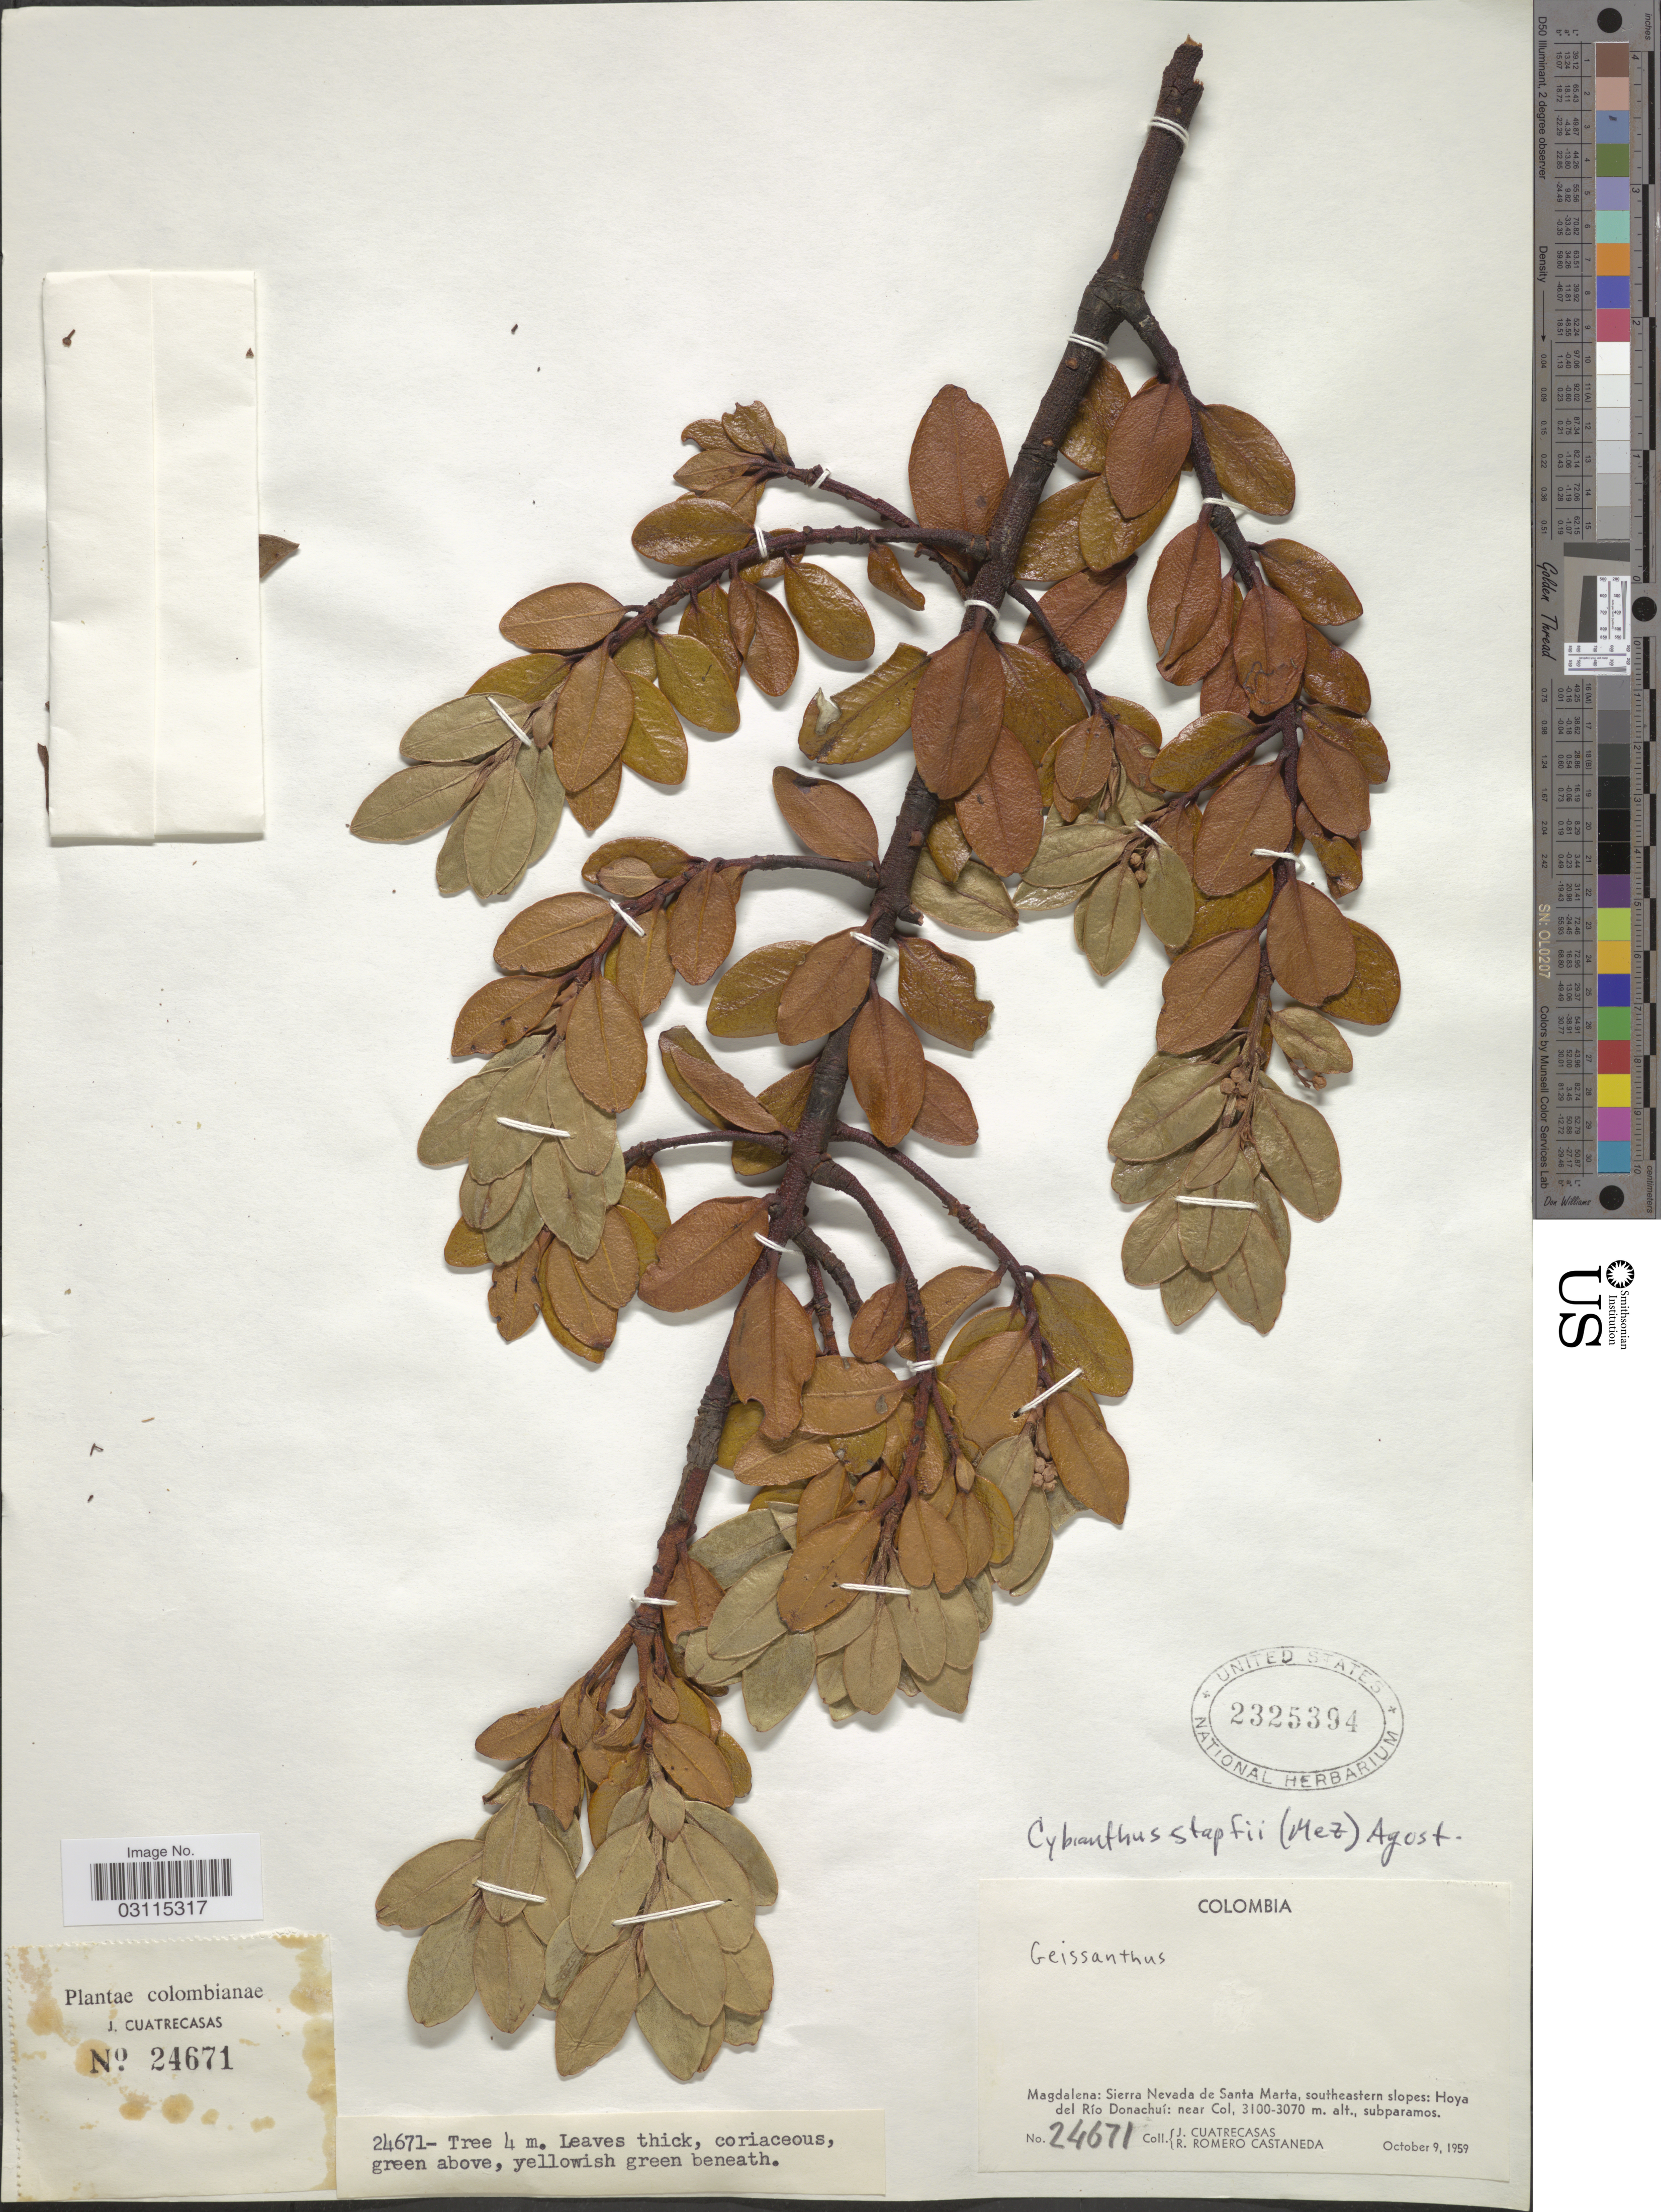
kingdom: Plantae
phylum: Tracheophyta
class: Magnoliopsida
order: Ericales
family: Primulaceae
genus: Cybianthus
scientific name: Cybianthus stapfii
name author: (Mez) G. Agostini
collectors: J. Cuatrecasas & R. Romero Castañeda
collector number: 24671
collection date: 1959-10-09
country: Colombia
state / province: Magdalena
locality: Sierra Nevada de Santa Marta, southeastern slopes: Hoya del Río Donachuí: near Col.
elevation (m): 3070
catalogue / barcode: US 2325394